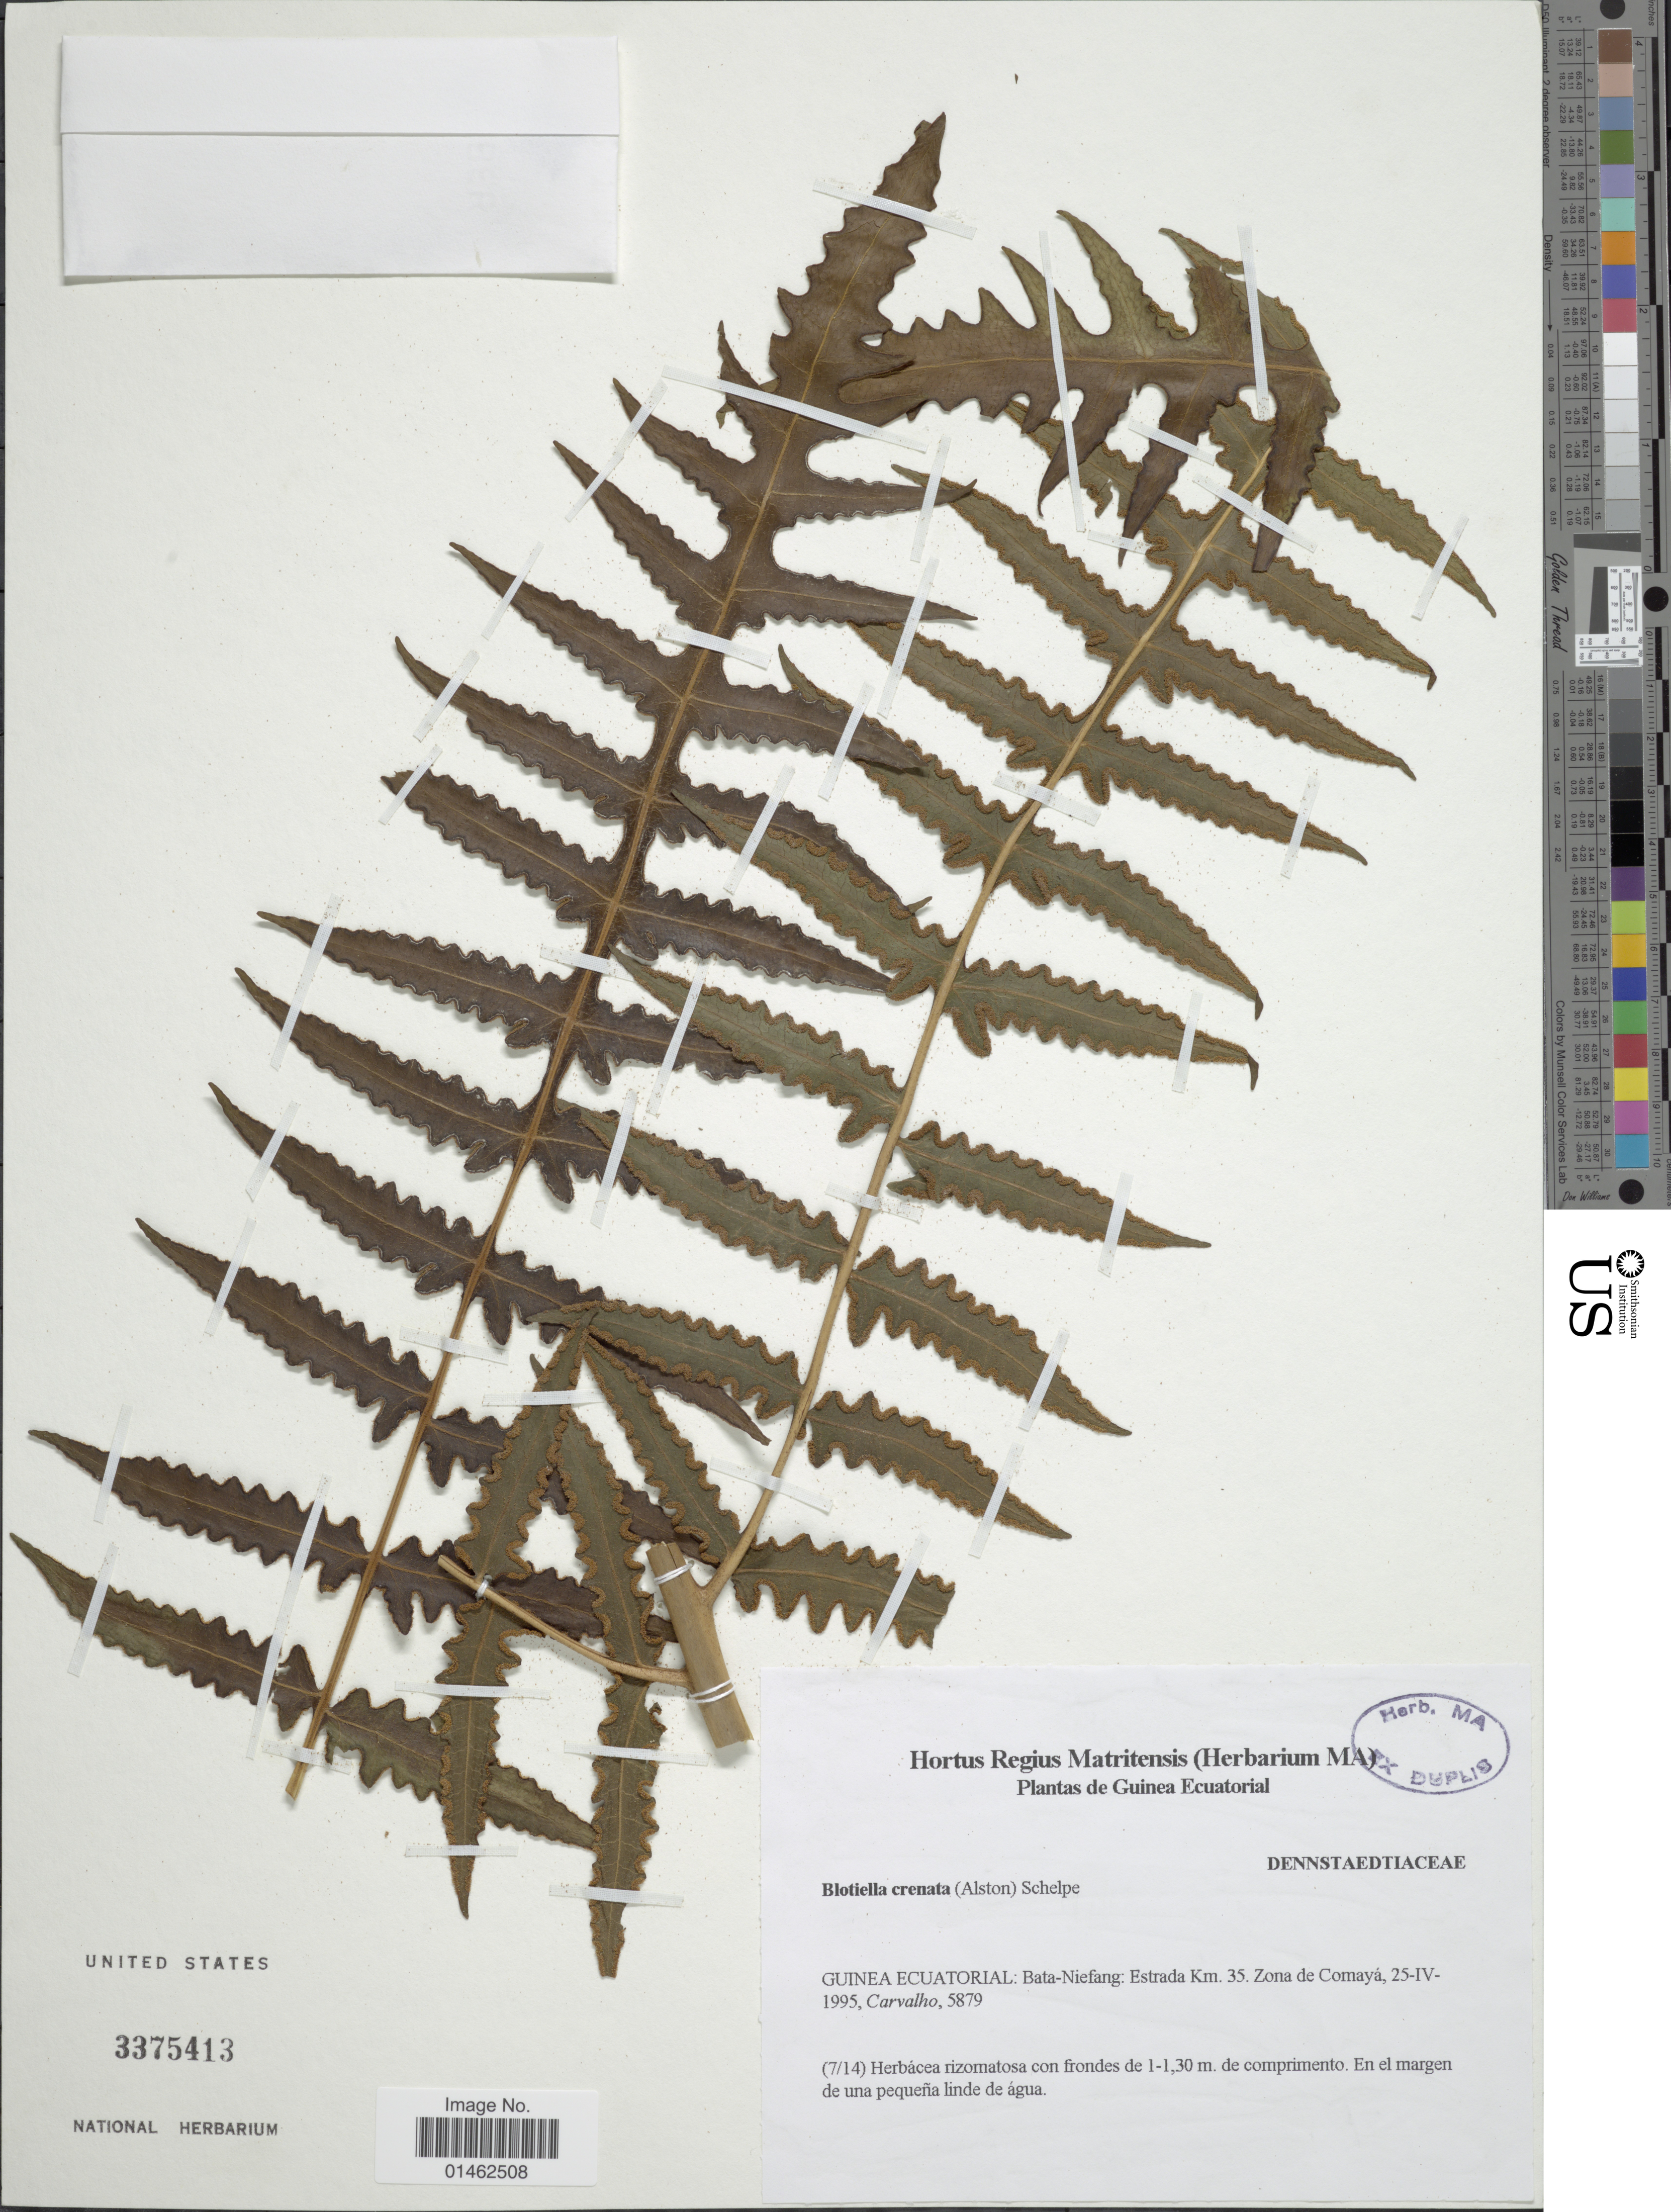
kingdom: Plantae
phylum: Tracheophyta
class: Polypodiopsida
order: Polypodiales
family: Dennstaedtiaceae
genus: Blotiella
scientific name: Blotiella crenata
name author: (Alston) Schelpe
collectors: Carvalho, --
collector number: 5879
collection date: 1995-04-25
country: Equatorial Guinea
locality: Bata-Niefang: Estrada Km 35. Zona de Comayá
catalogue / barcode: US 3375413